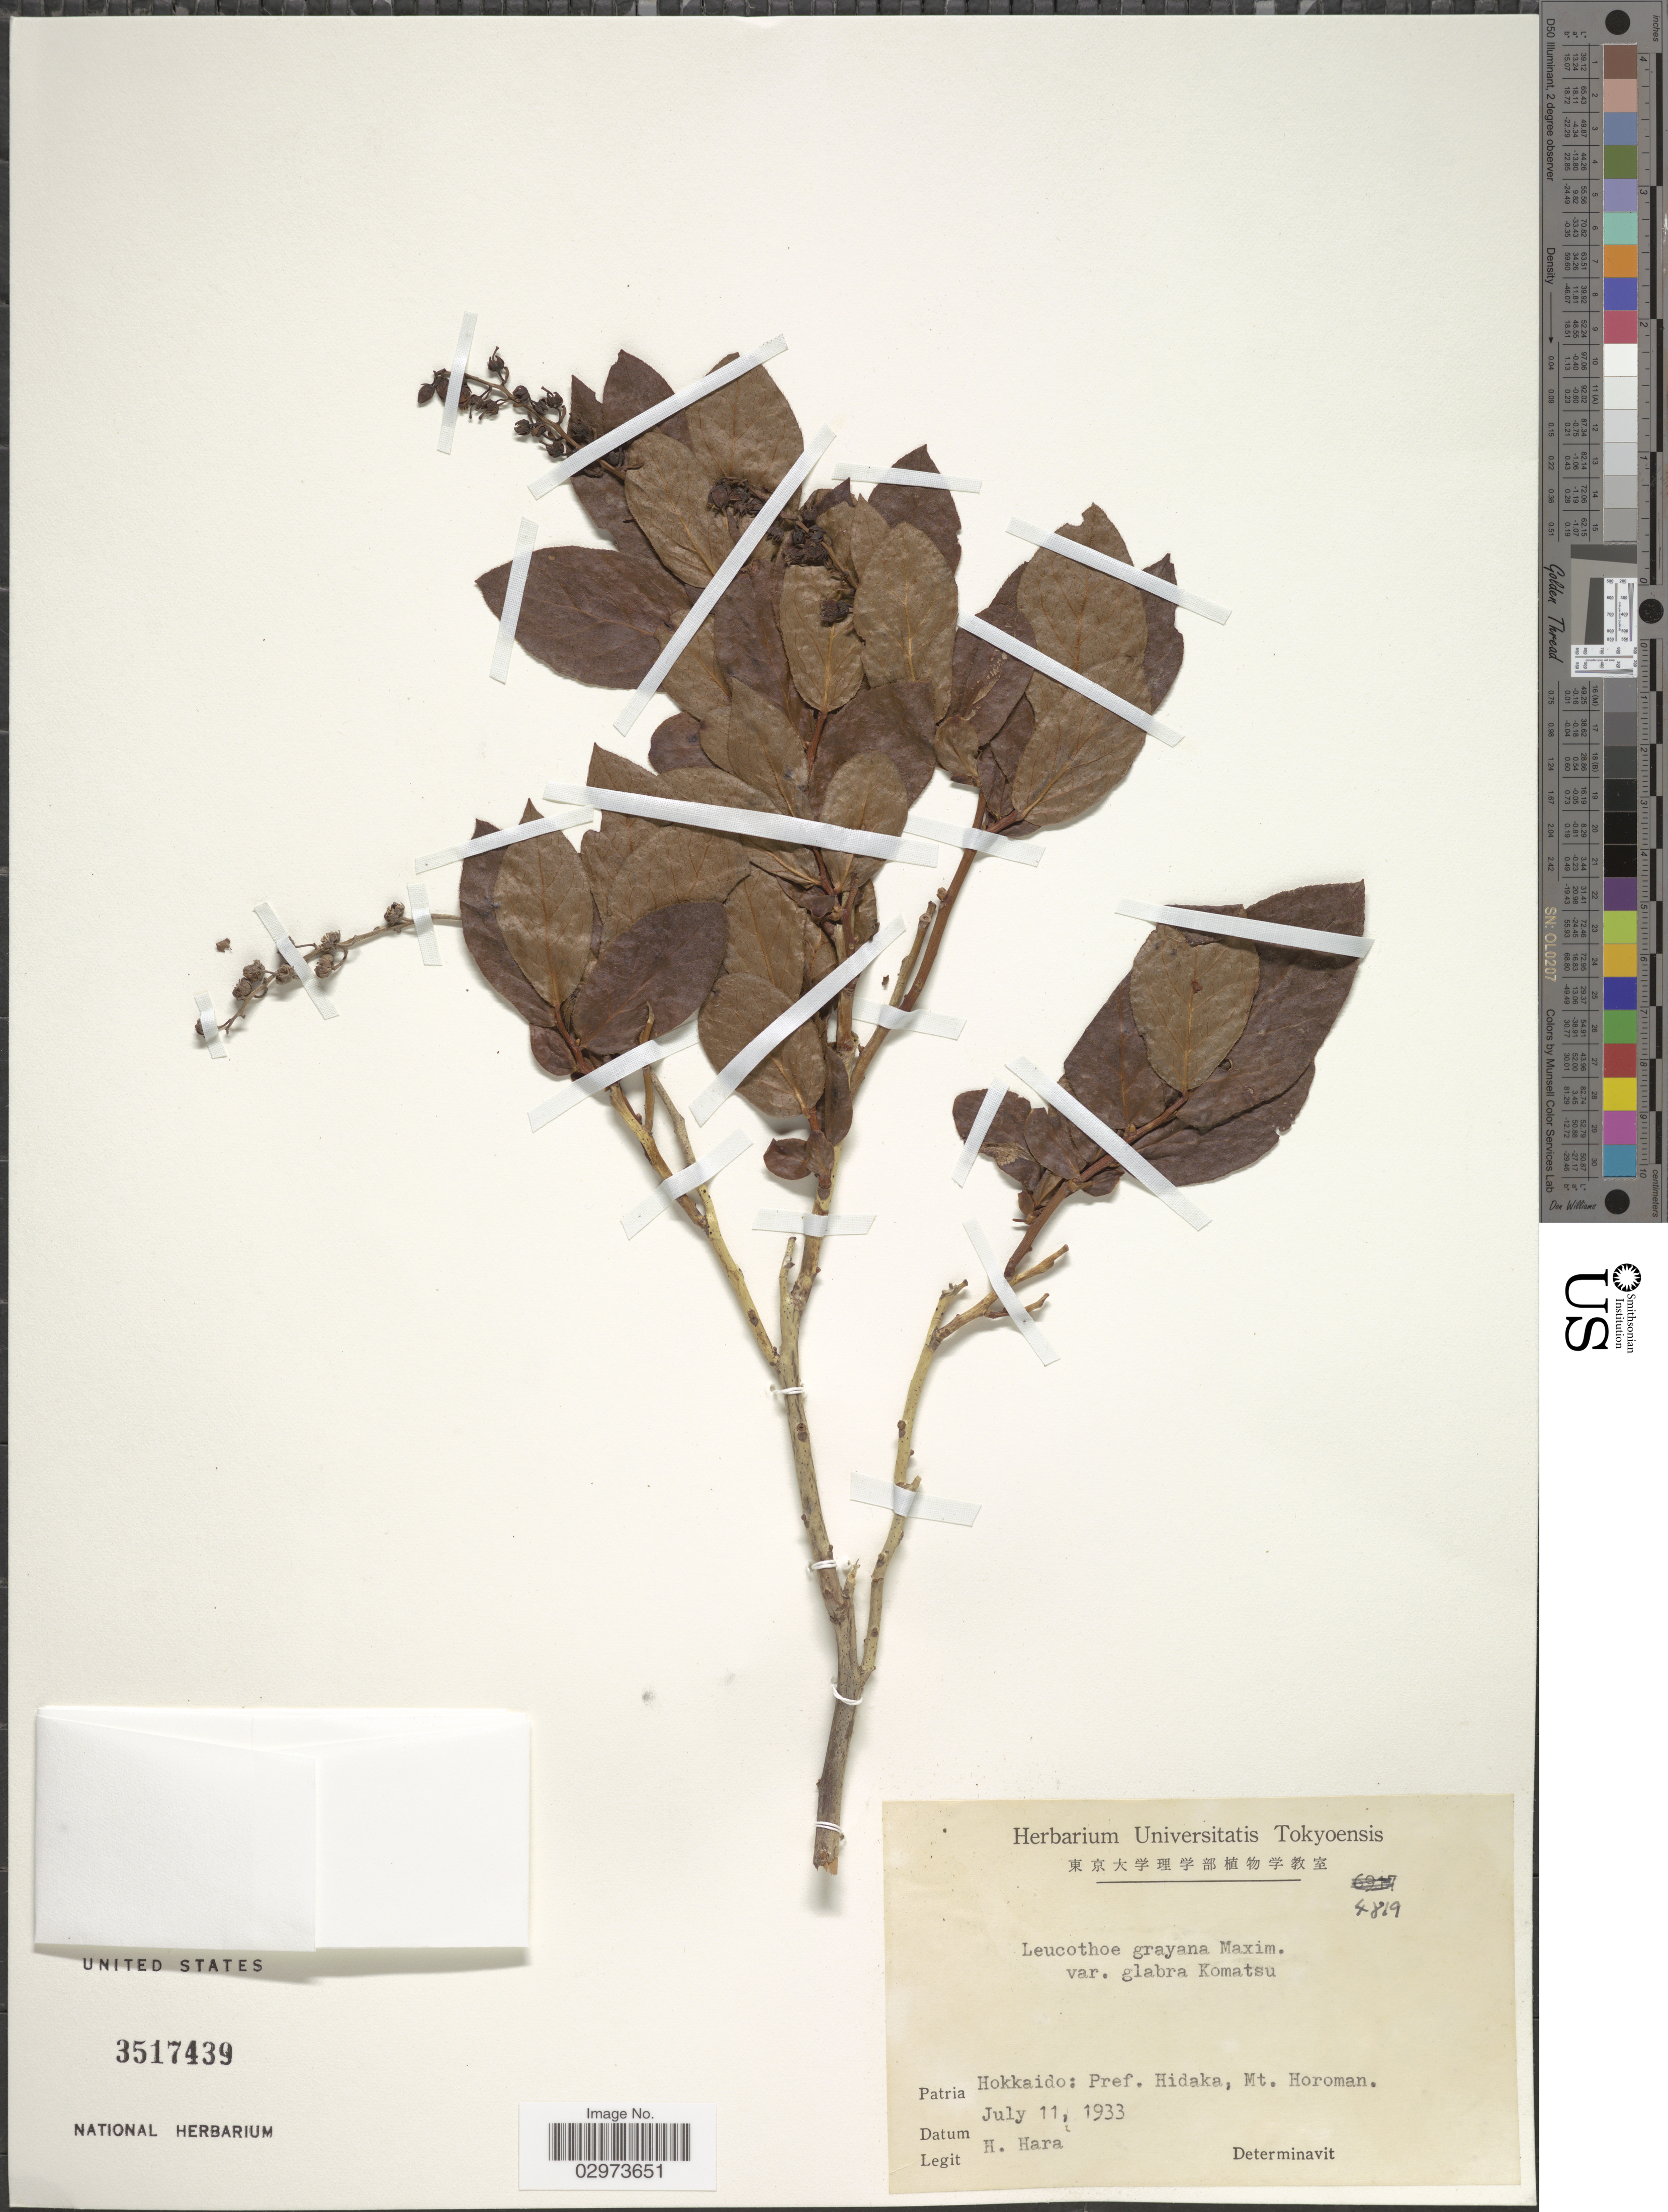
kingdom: Plantae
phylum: Tracheophyta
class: Magnoliopsida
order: Ericales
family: Ericaceae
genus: Leucothoe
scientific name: Leucothoë grayana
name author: Maxim.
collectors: H. Hara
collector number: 4819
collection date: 1933-07-11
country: Japan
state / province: Hokkaidō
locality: Hokkaido: Pref. Hidaka, Mt. Horoman.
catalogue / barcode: US 3517439